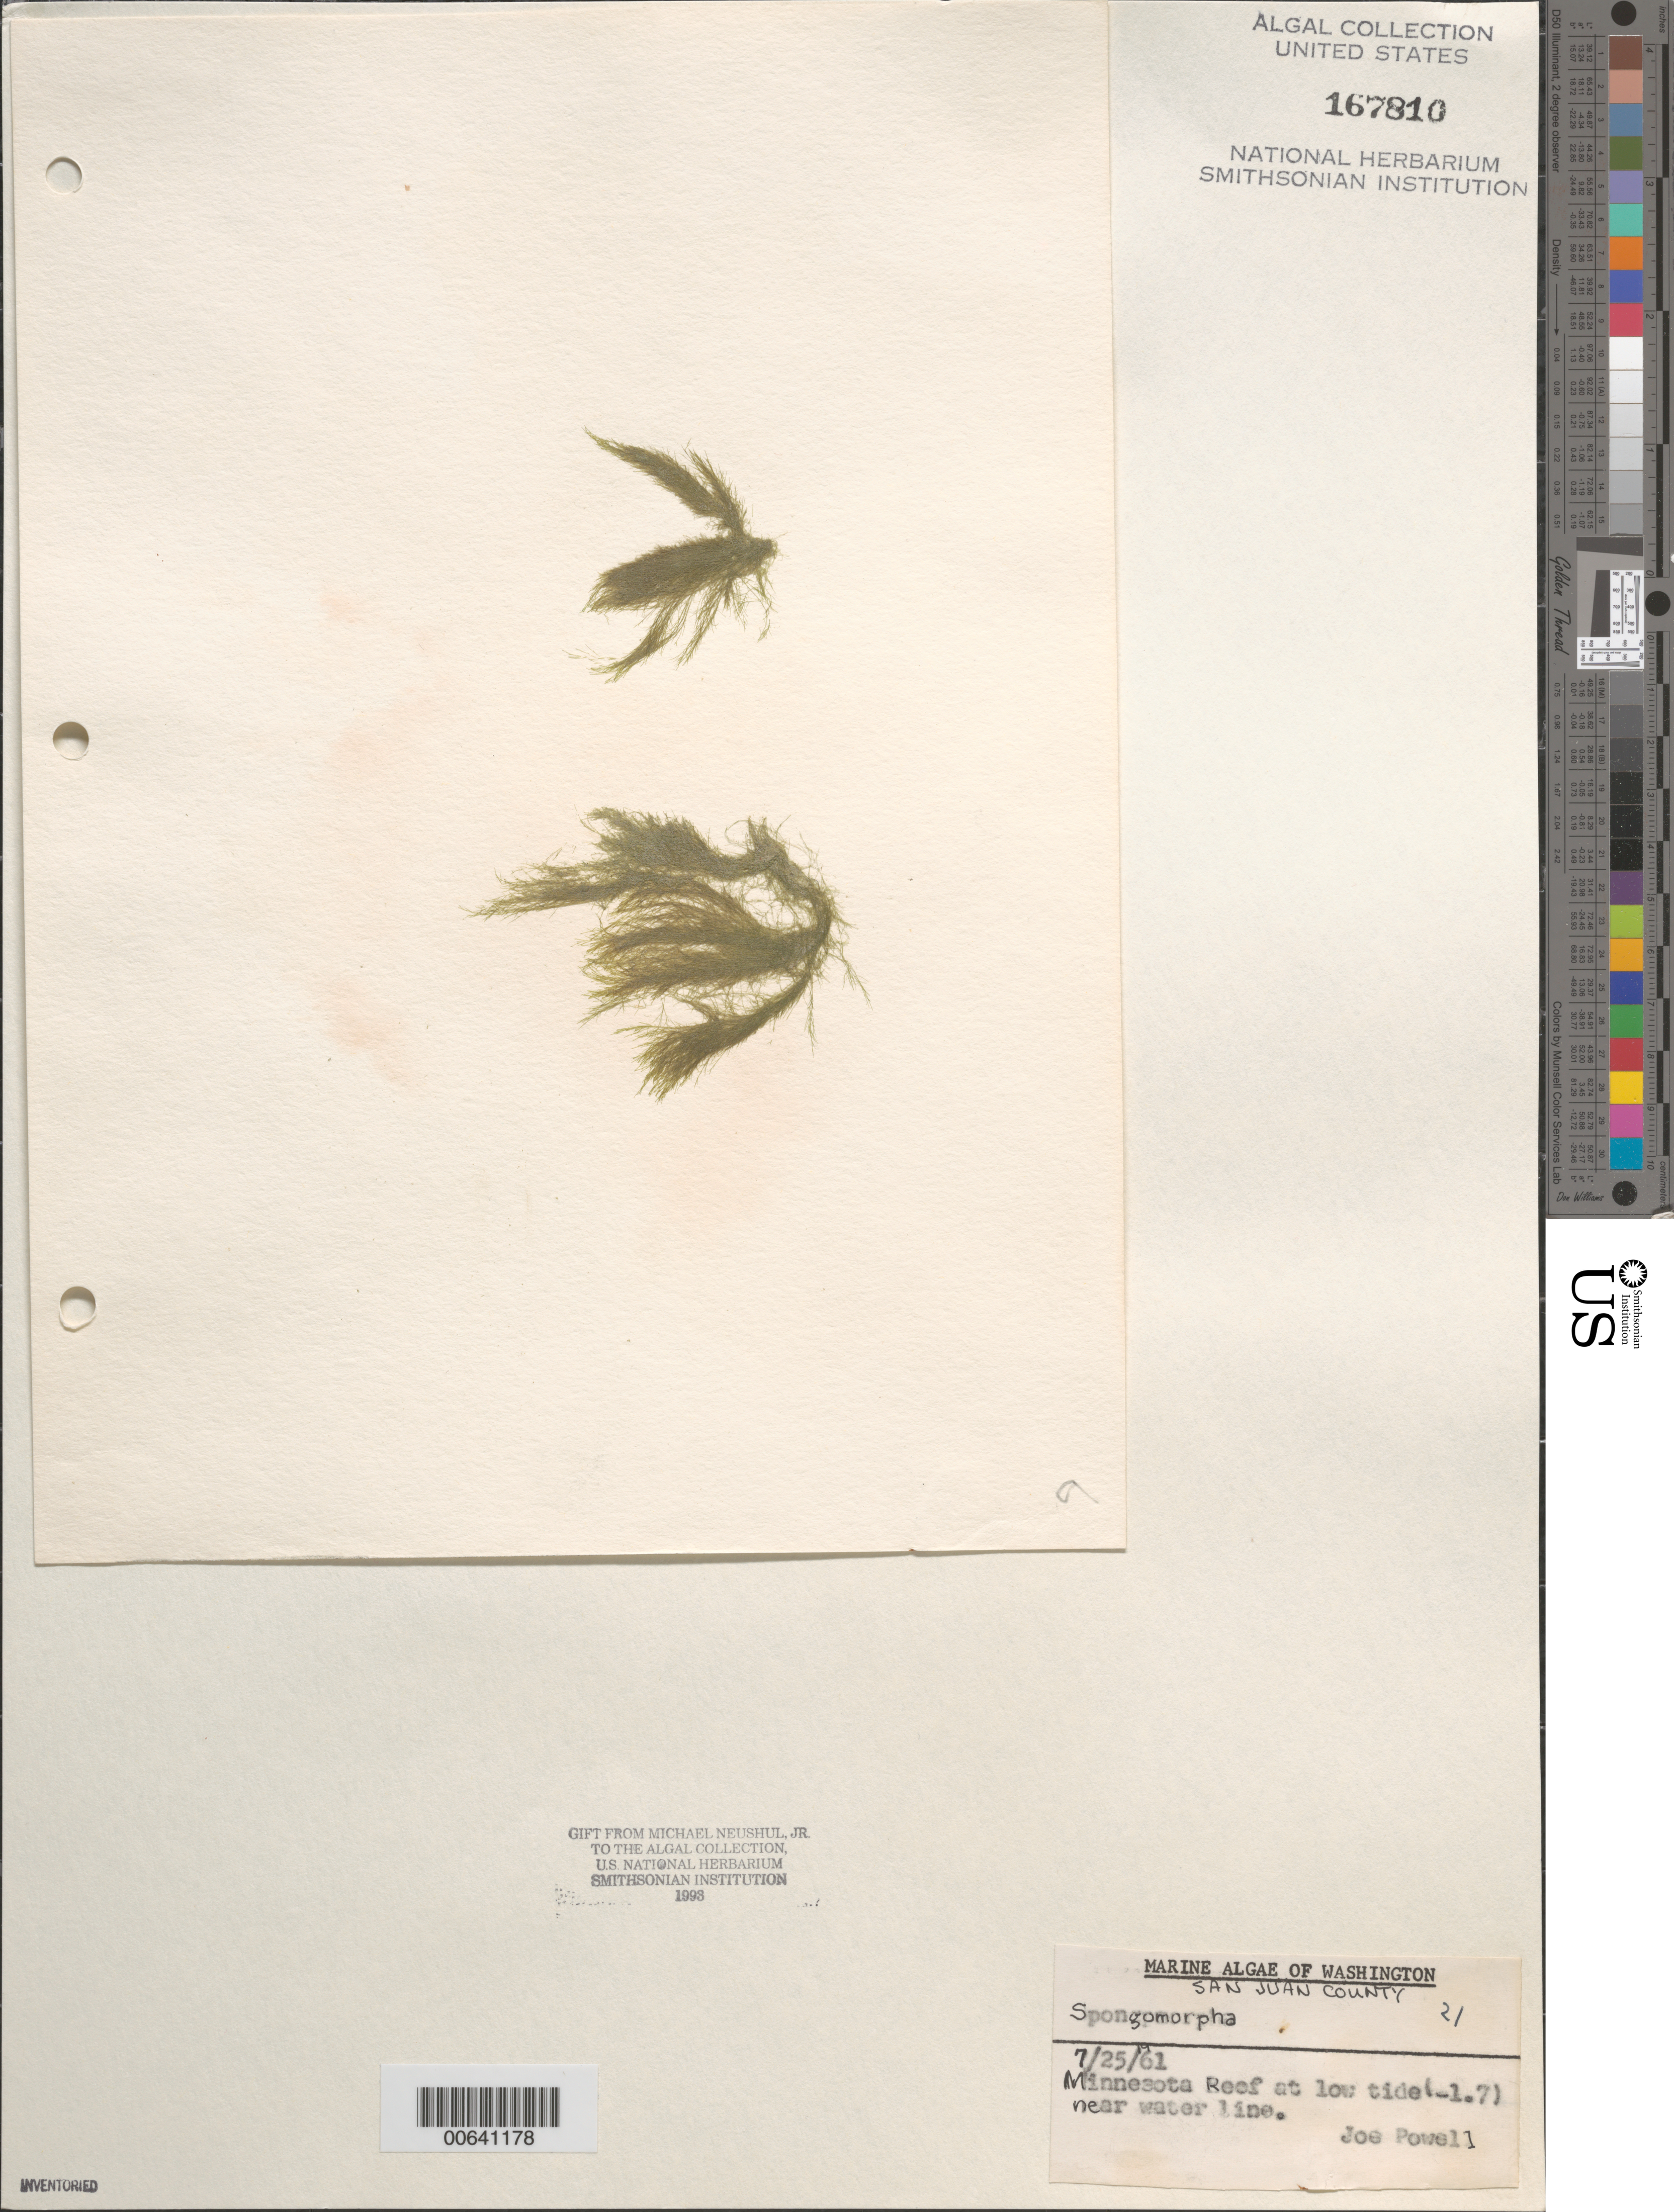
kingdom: Plantae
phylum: Chlorophyta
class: Ulvophyceae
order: Ulotrichales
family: Ulotrichaceae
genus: Spongomorpha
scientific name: Spongomorpha sp.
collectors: J. Powell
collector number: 21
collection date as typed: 25 Jul 1961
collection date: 1961-07-25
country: United States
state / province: Washington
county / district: San Juan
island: San Juan Island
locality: Minnesota Reef, Puget Sound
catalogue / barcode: US 167810